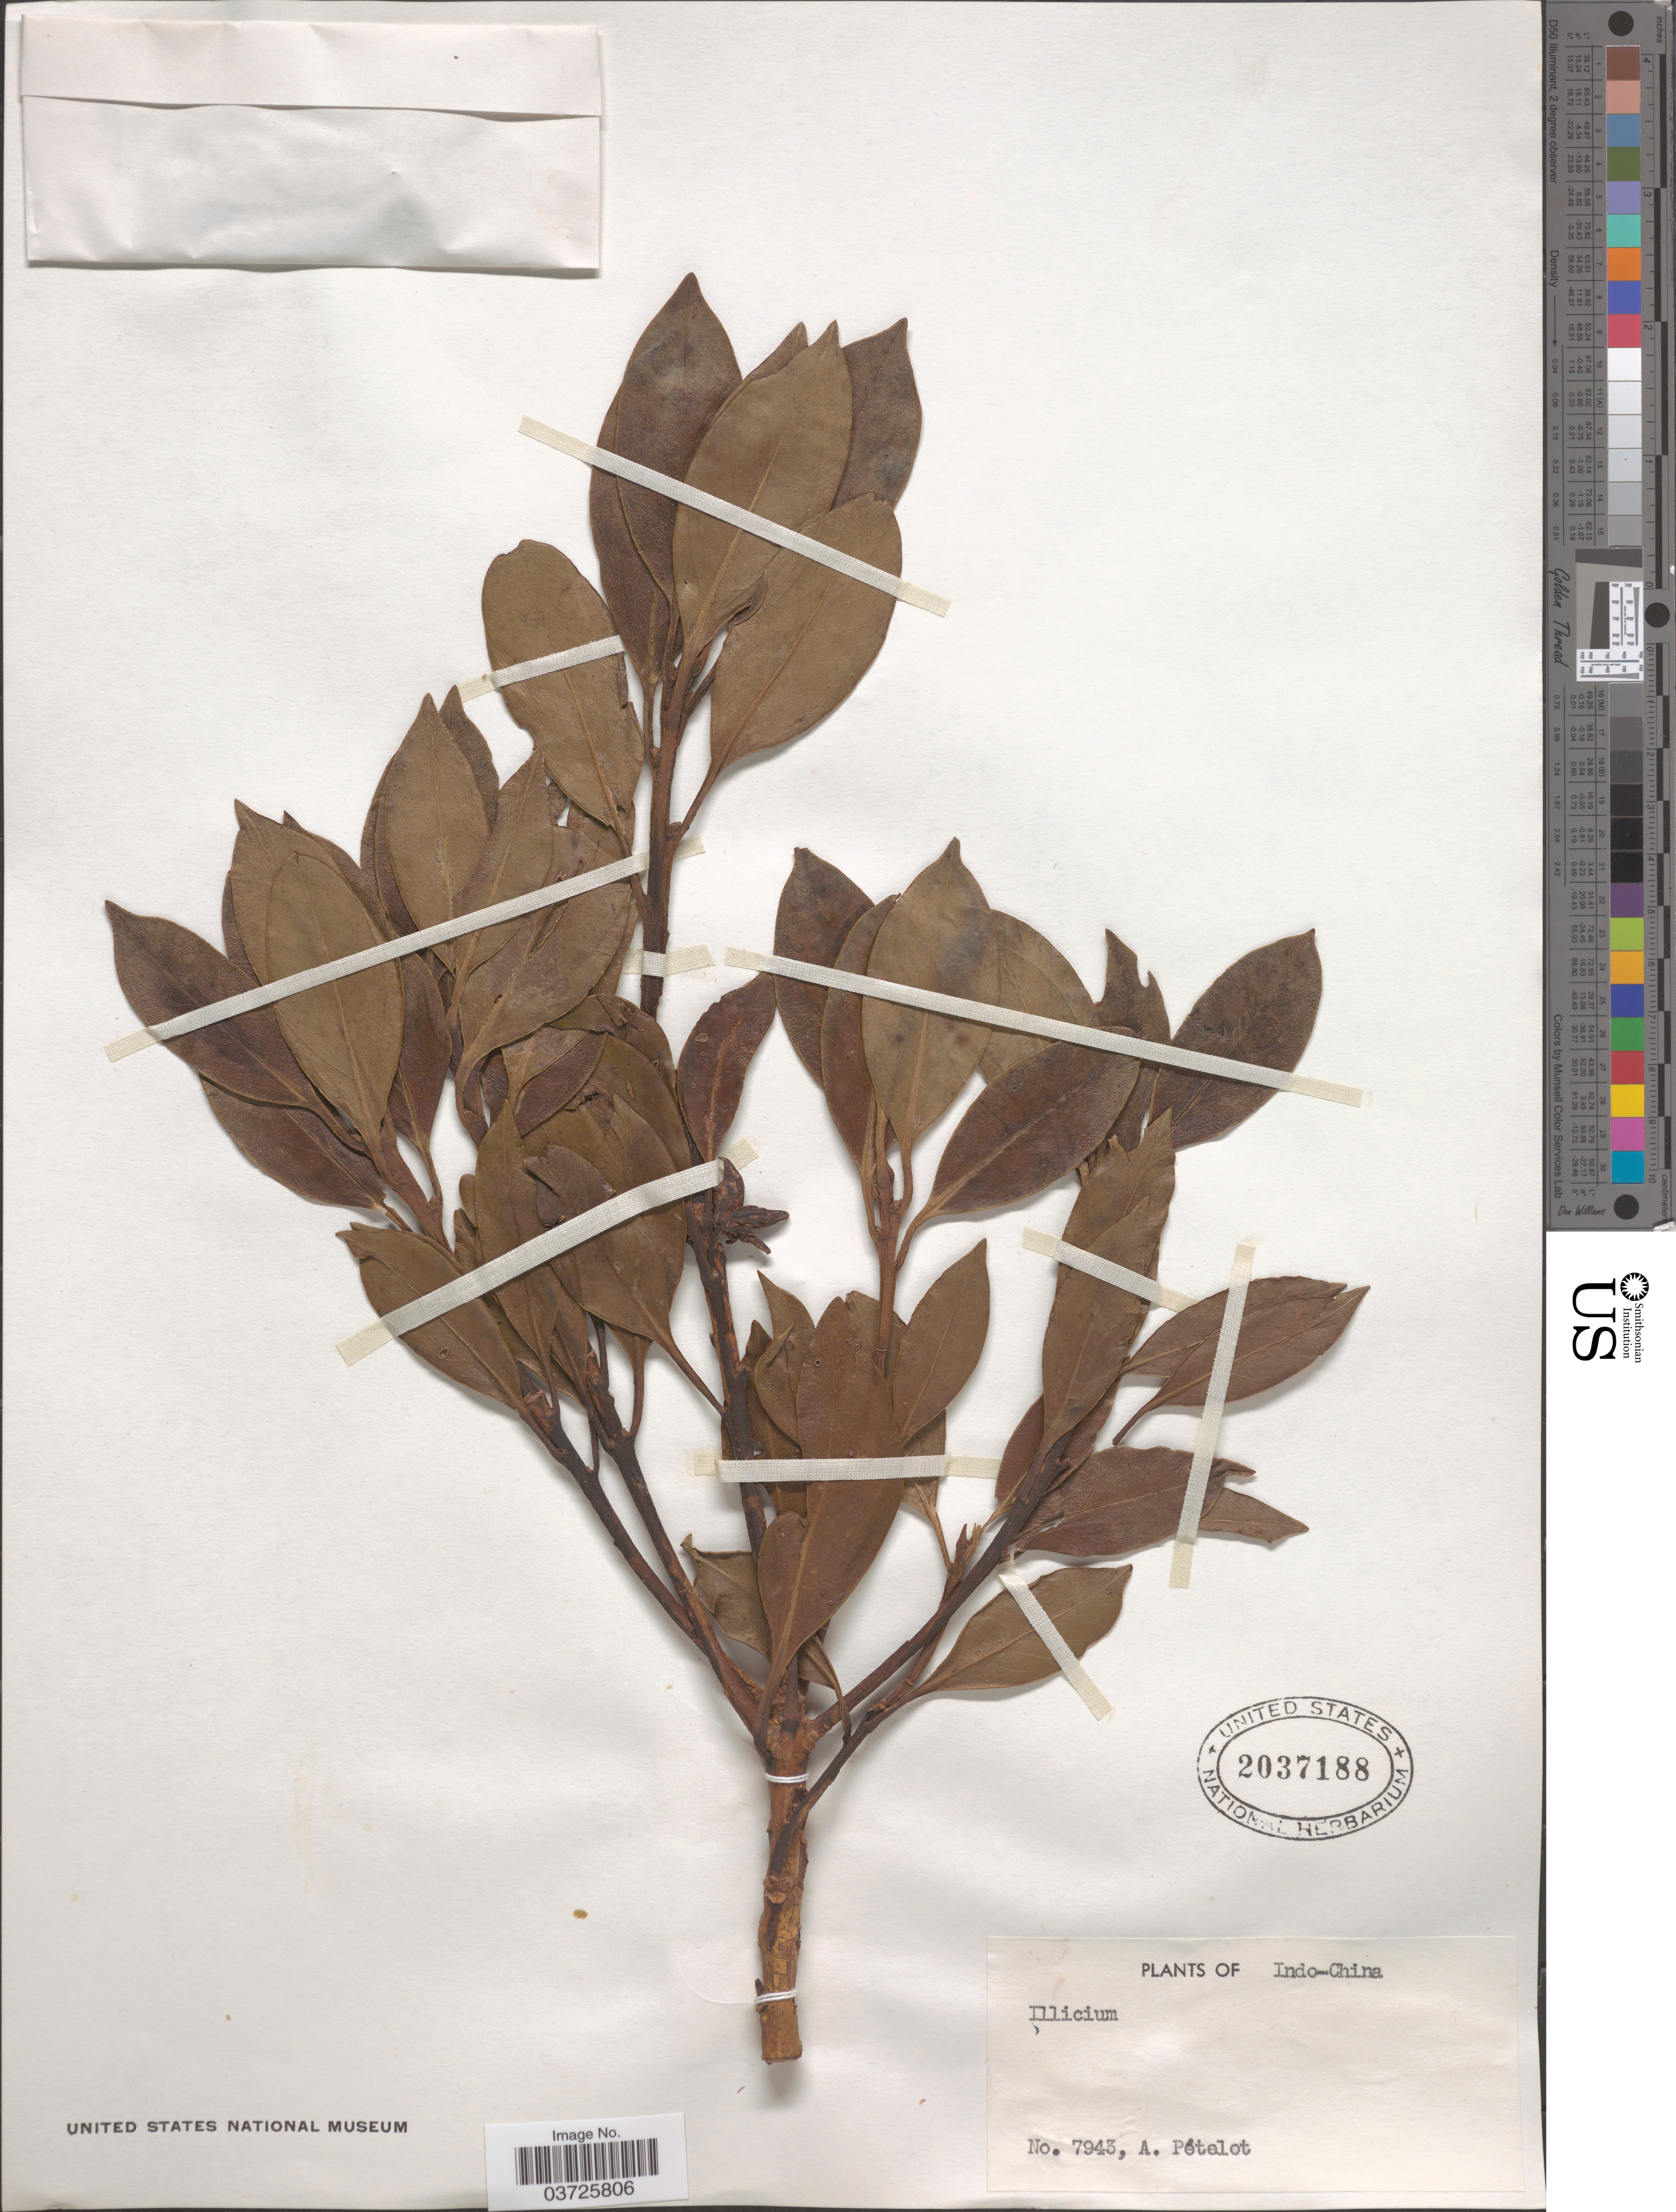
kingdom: Plantae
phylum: Tracheophyta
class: Magnoliopsida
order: Austrobaileyales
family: Schisandraceae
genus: Illicium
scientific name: Illicium sp.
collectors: A. Petelot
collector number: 7943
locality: Indo-China.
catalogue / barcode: US 2037188